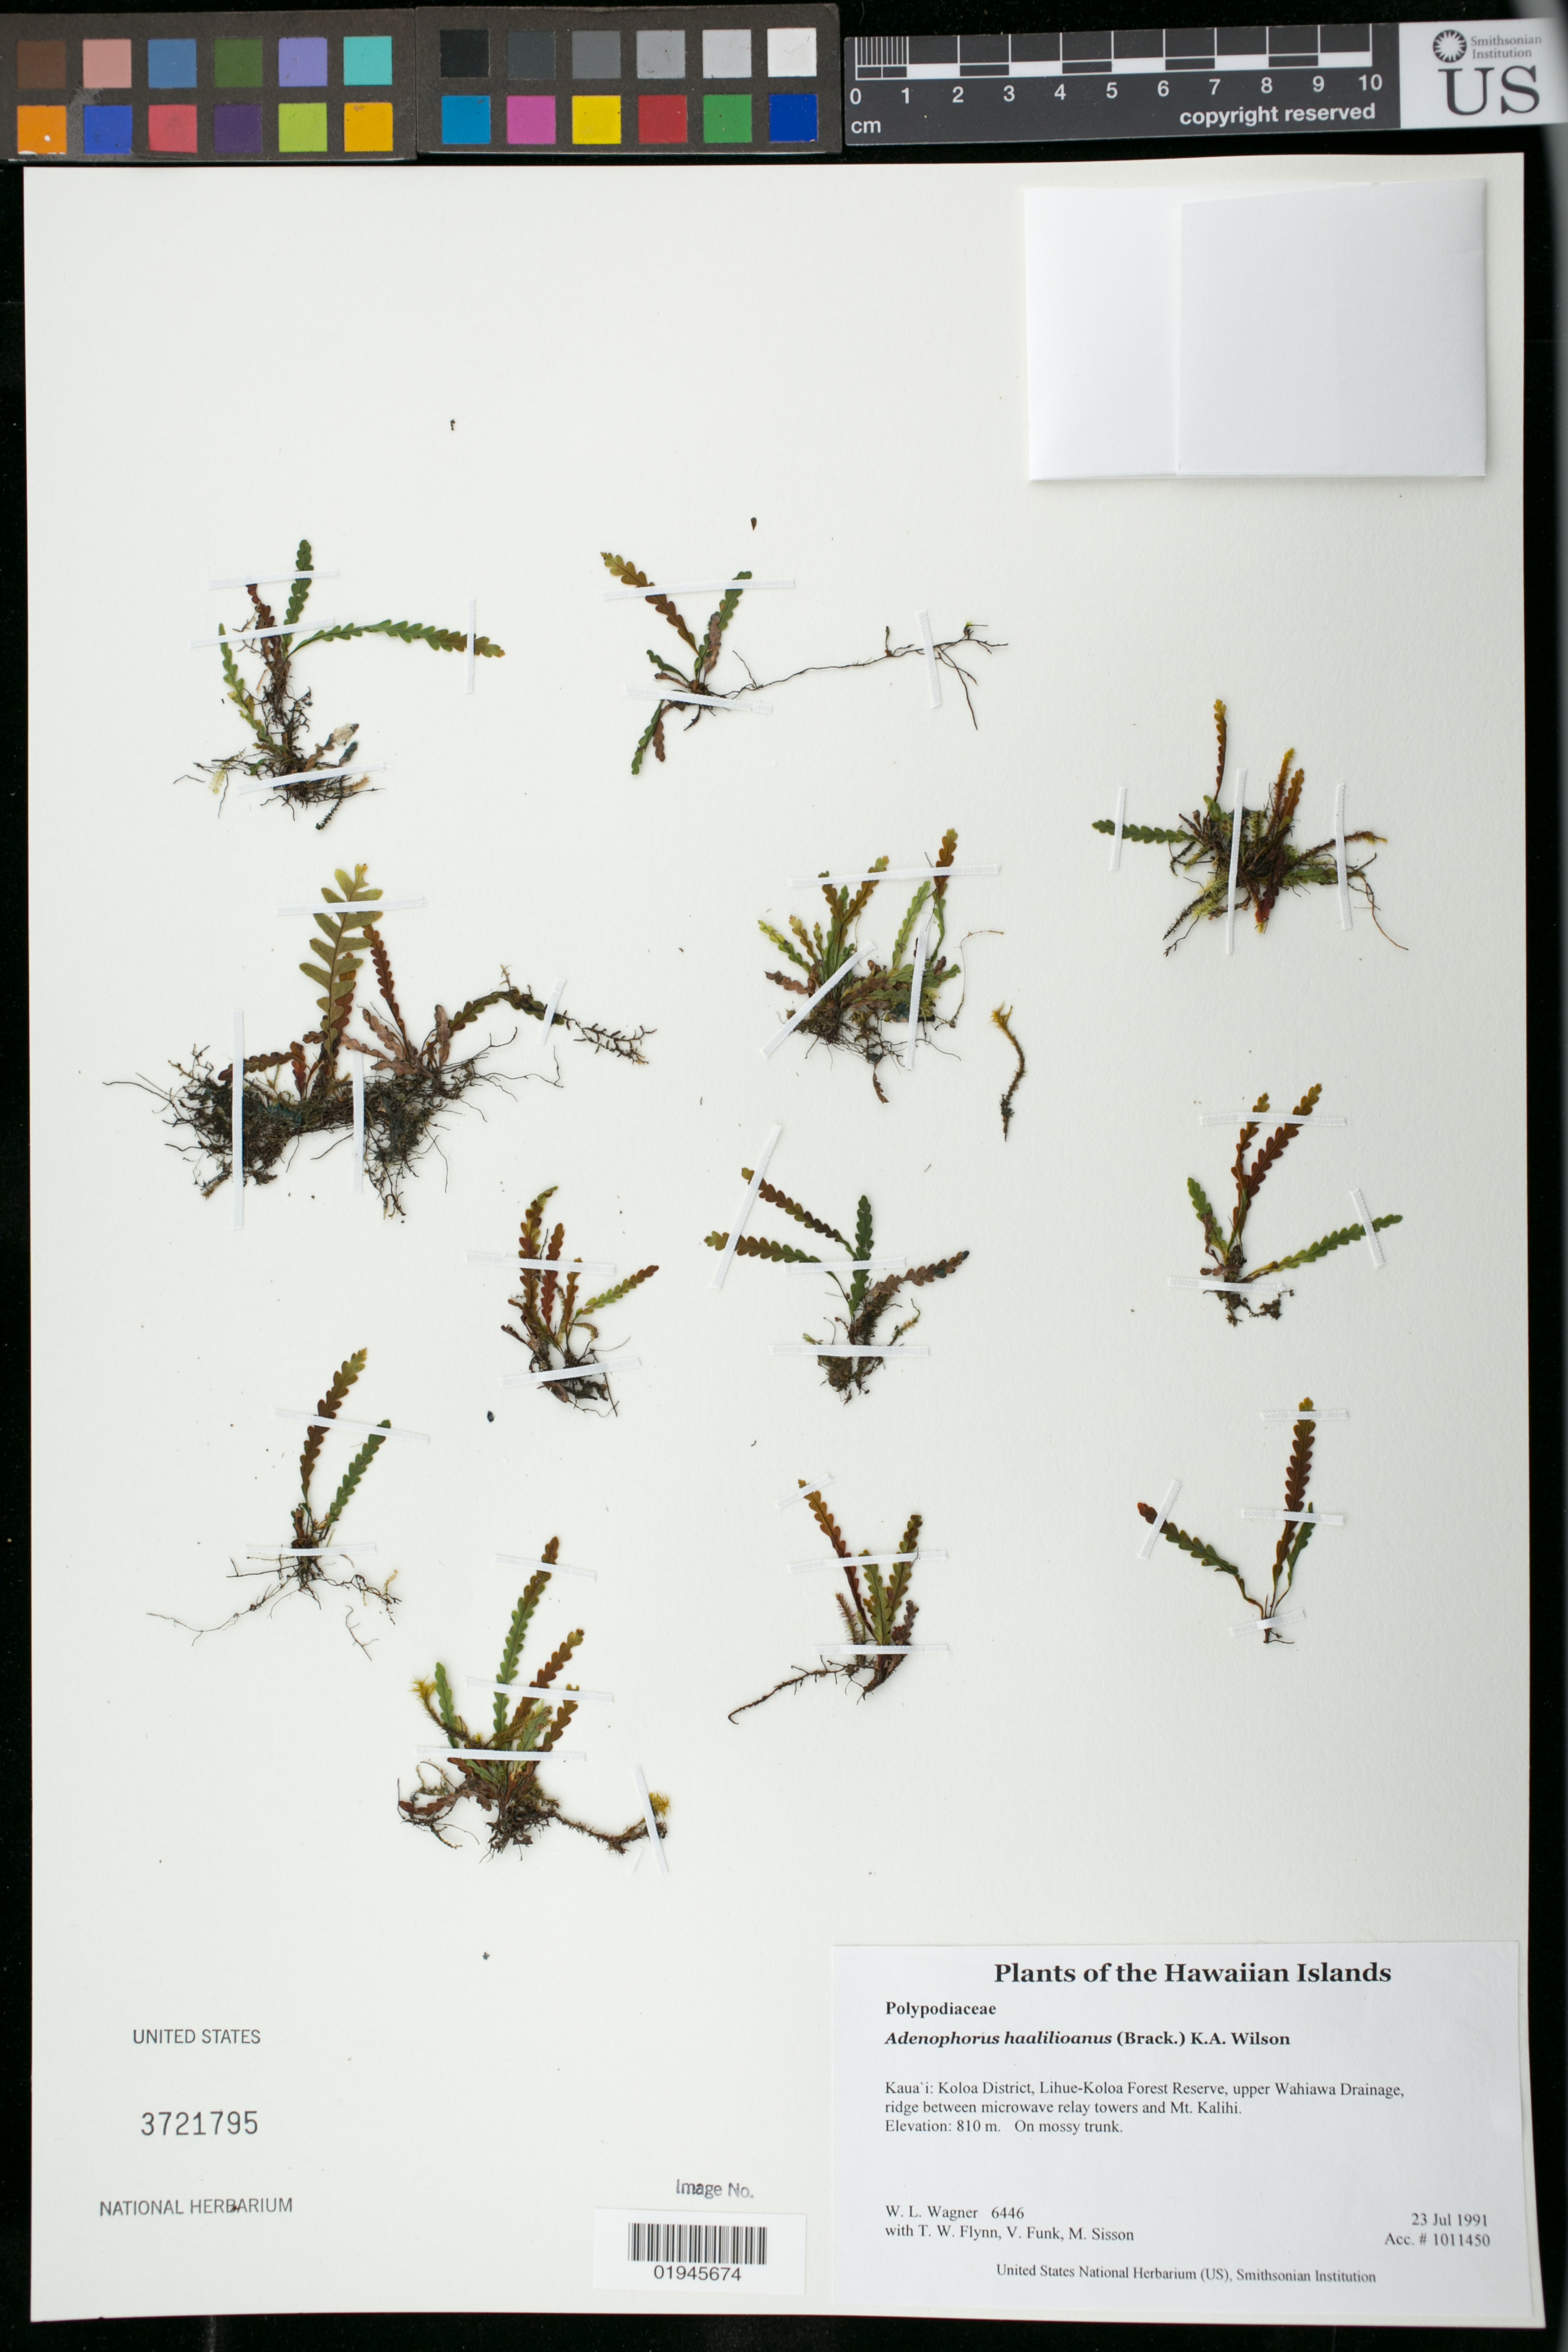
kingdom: Plantae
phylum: Tracheophyta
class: Polypodiopsida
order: Polypodiales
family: Polypodiaceae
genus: Adenophorus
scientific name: Adenophorus haalilioanus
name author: (Brack.) K.A. Wilson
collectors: W. L. Wagner, T. W. Flynn, V. Funk & M. Sisson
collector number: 6446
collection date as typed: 23 Jul 1991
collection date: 1991-07-23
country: United States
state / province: Hawaii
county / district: Kauai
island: Kaua'i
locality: Koloa District, Lihue-Koloa Forest Reserve, upper Wahiawa Drainage, ridge between microwave relay towers and Mt. Kalihi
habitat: On mossy trunk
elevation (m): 810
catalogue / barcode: US 3721795